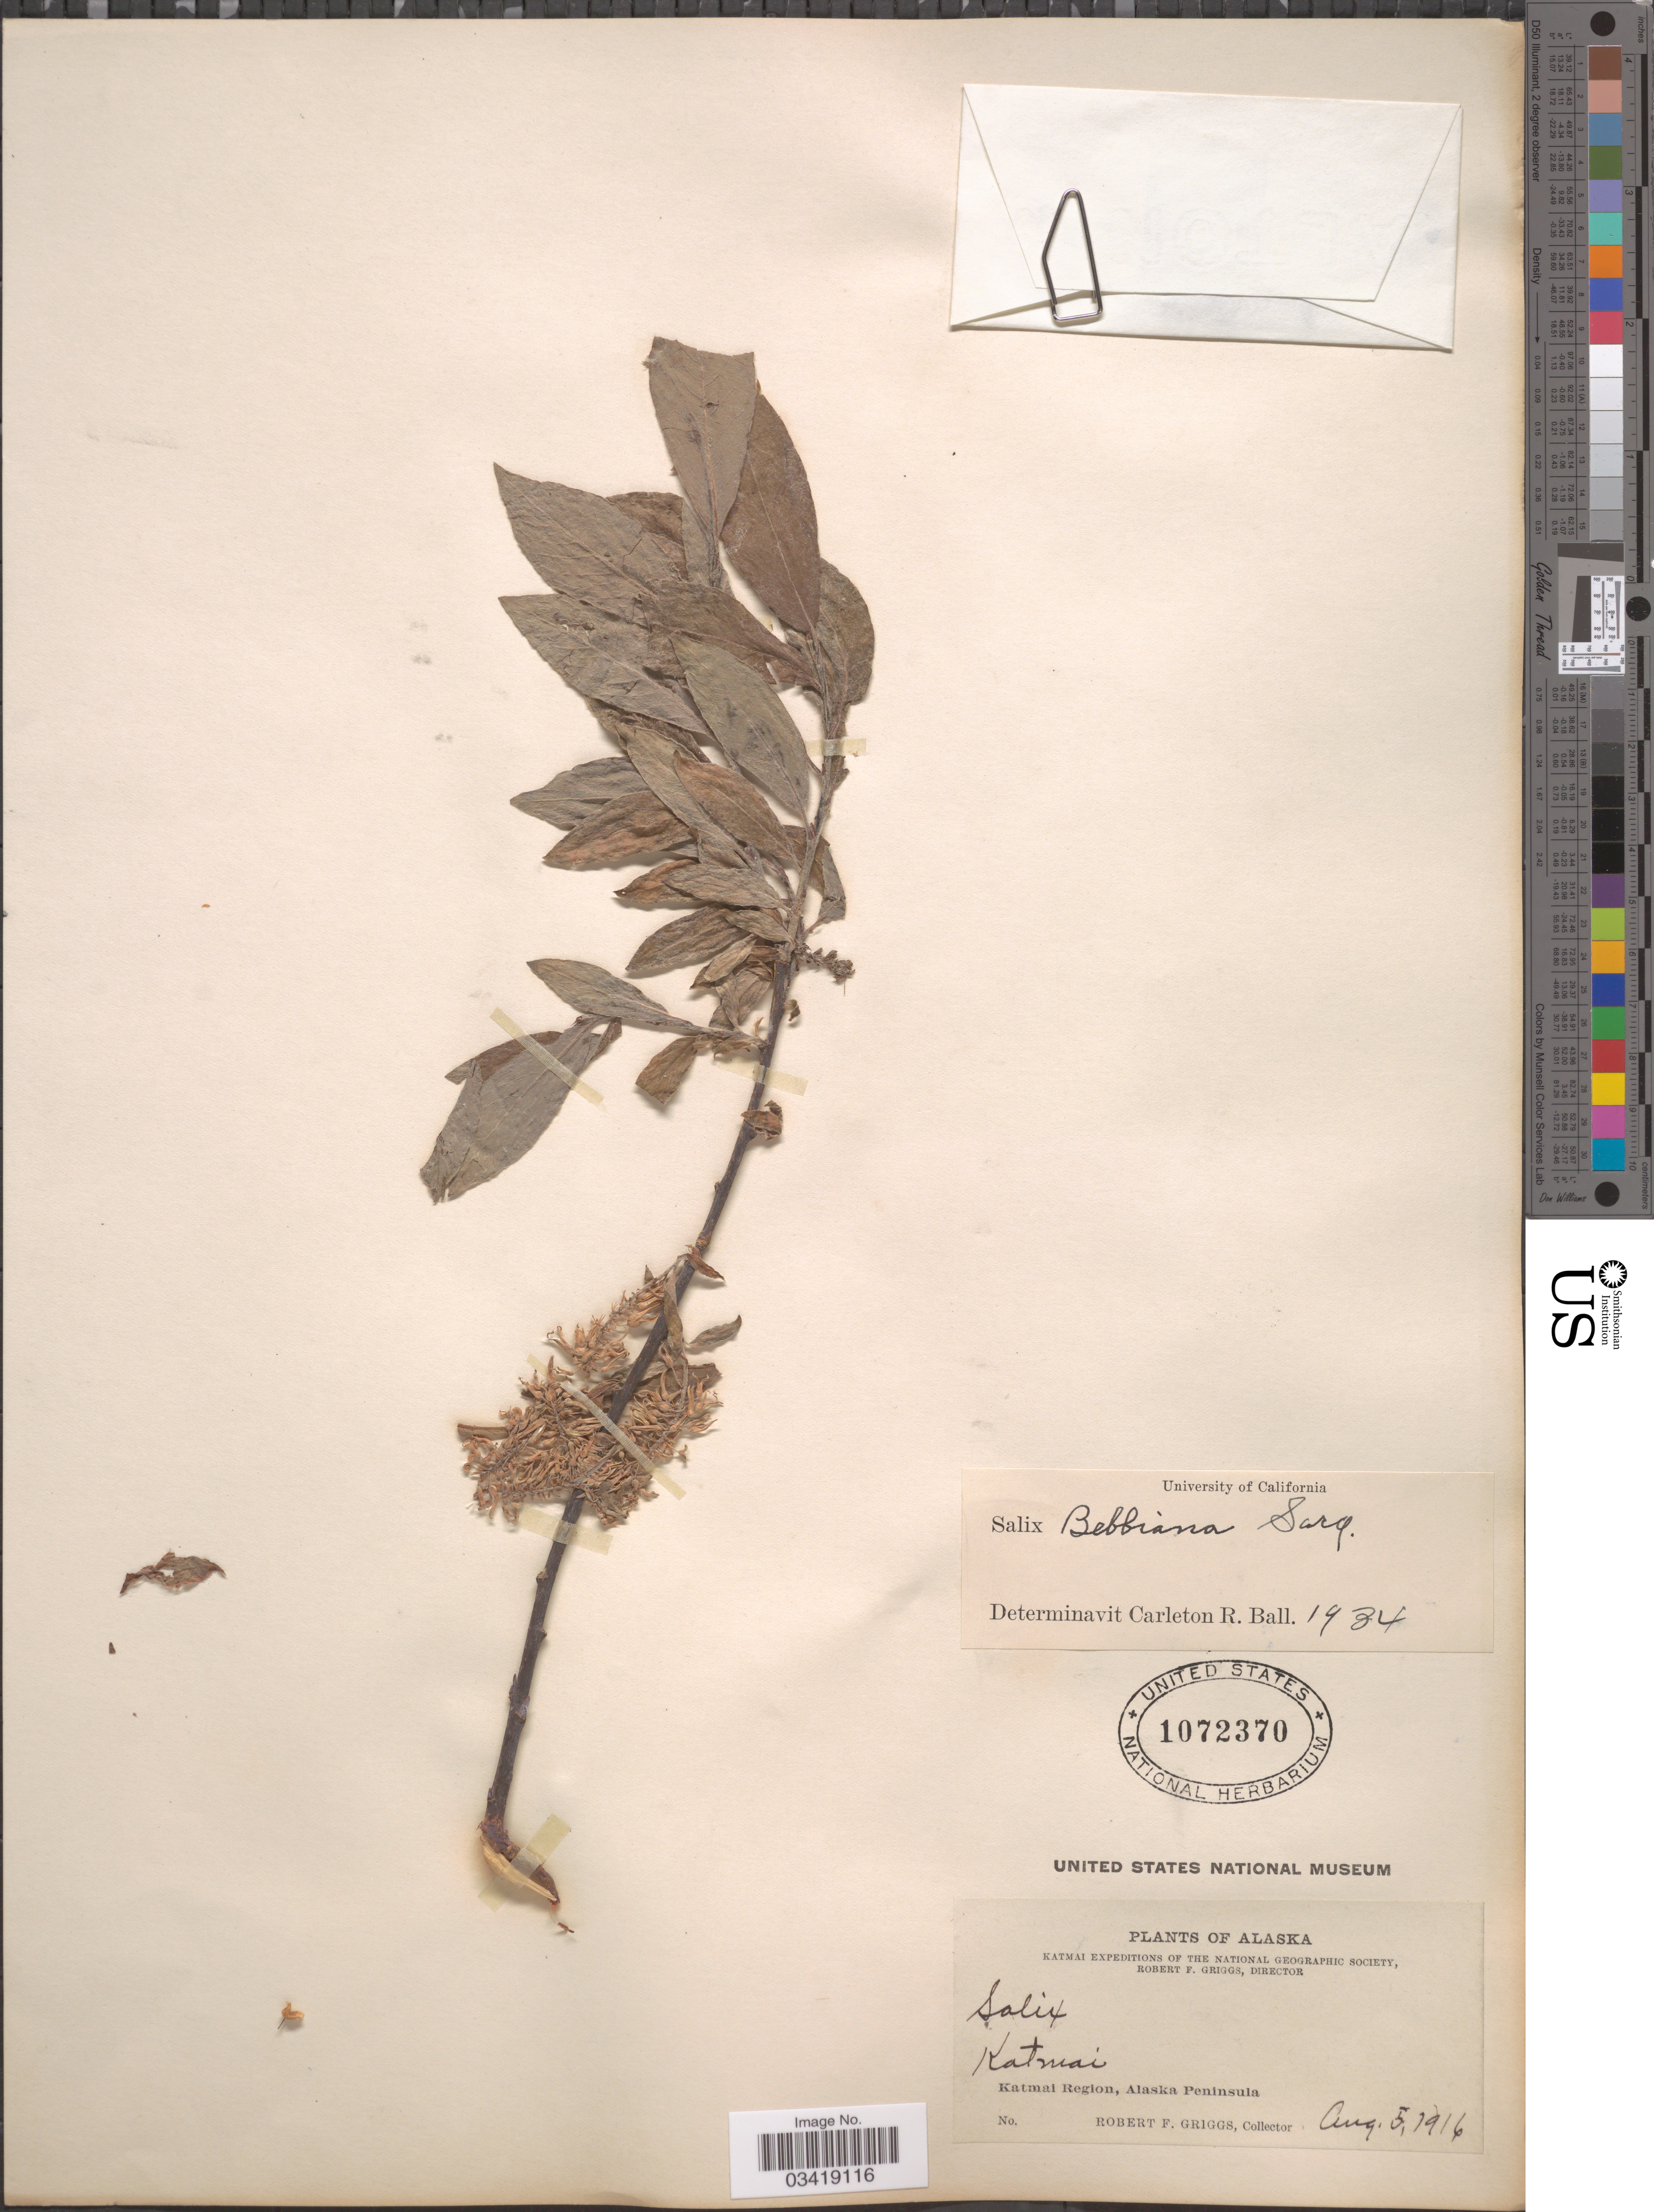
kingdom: Plantae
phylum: Tracheophyta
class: Magnoliopsida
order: Malpighiales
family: Salicaceae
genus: Salix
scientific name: Salix bebbiana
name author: Sarg.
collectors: R. F. Griggs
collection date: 1916-08-05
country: United States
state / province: Alaska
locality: Katmai, Katmai Region, Alaska Peninsula.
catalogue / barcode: US 1072370